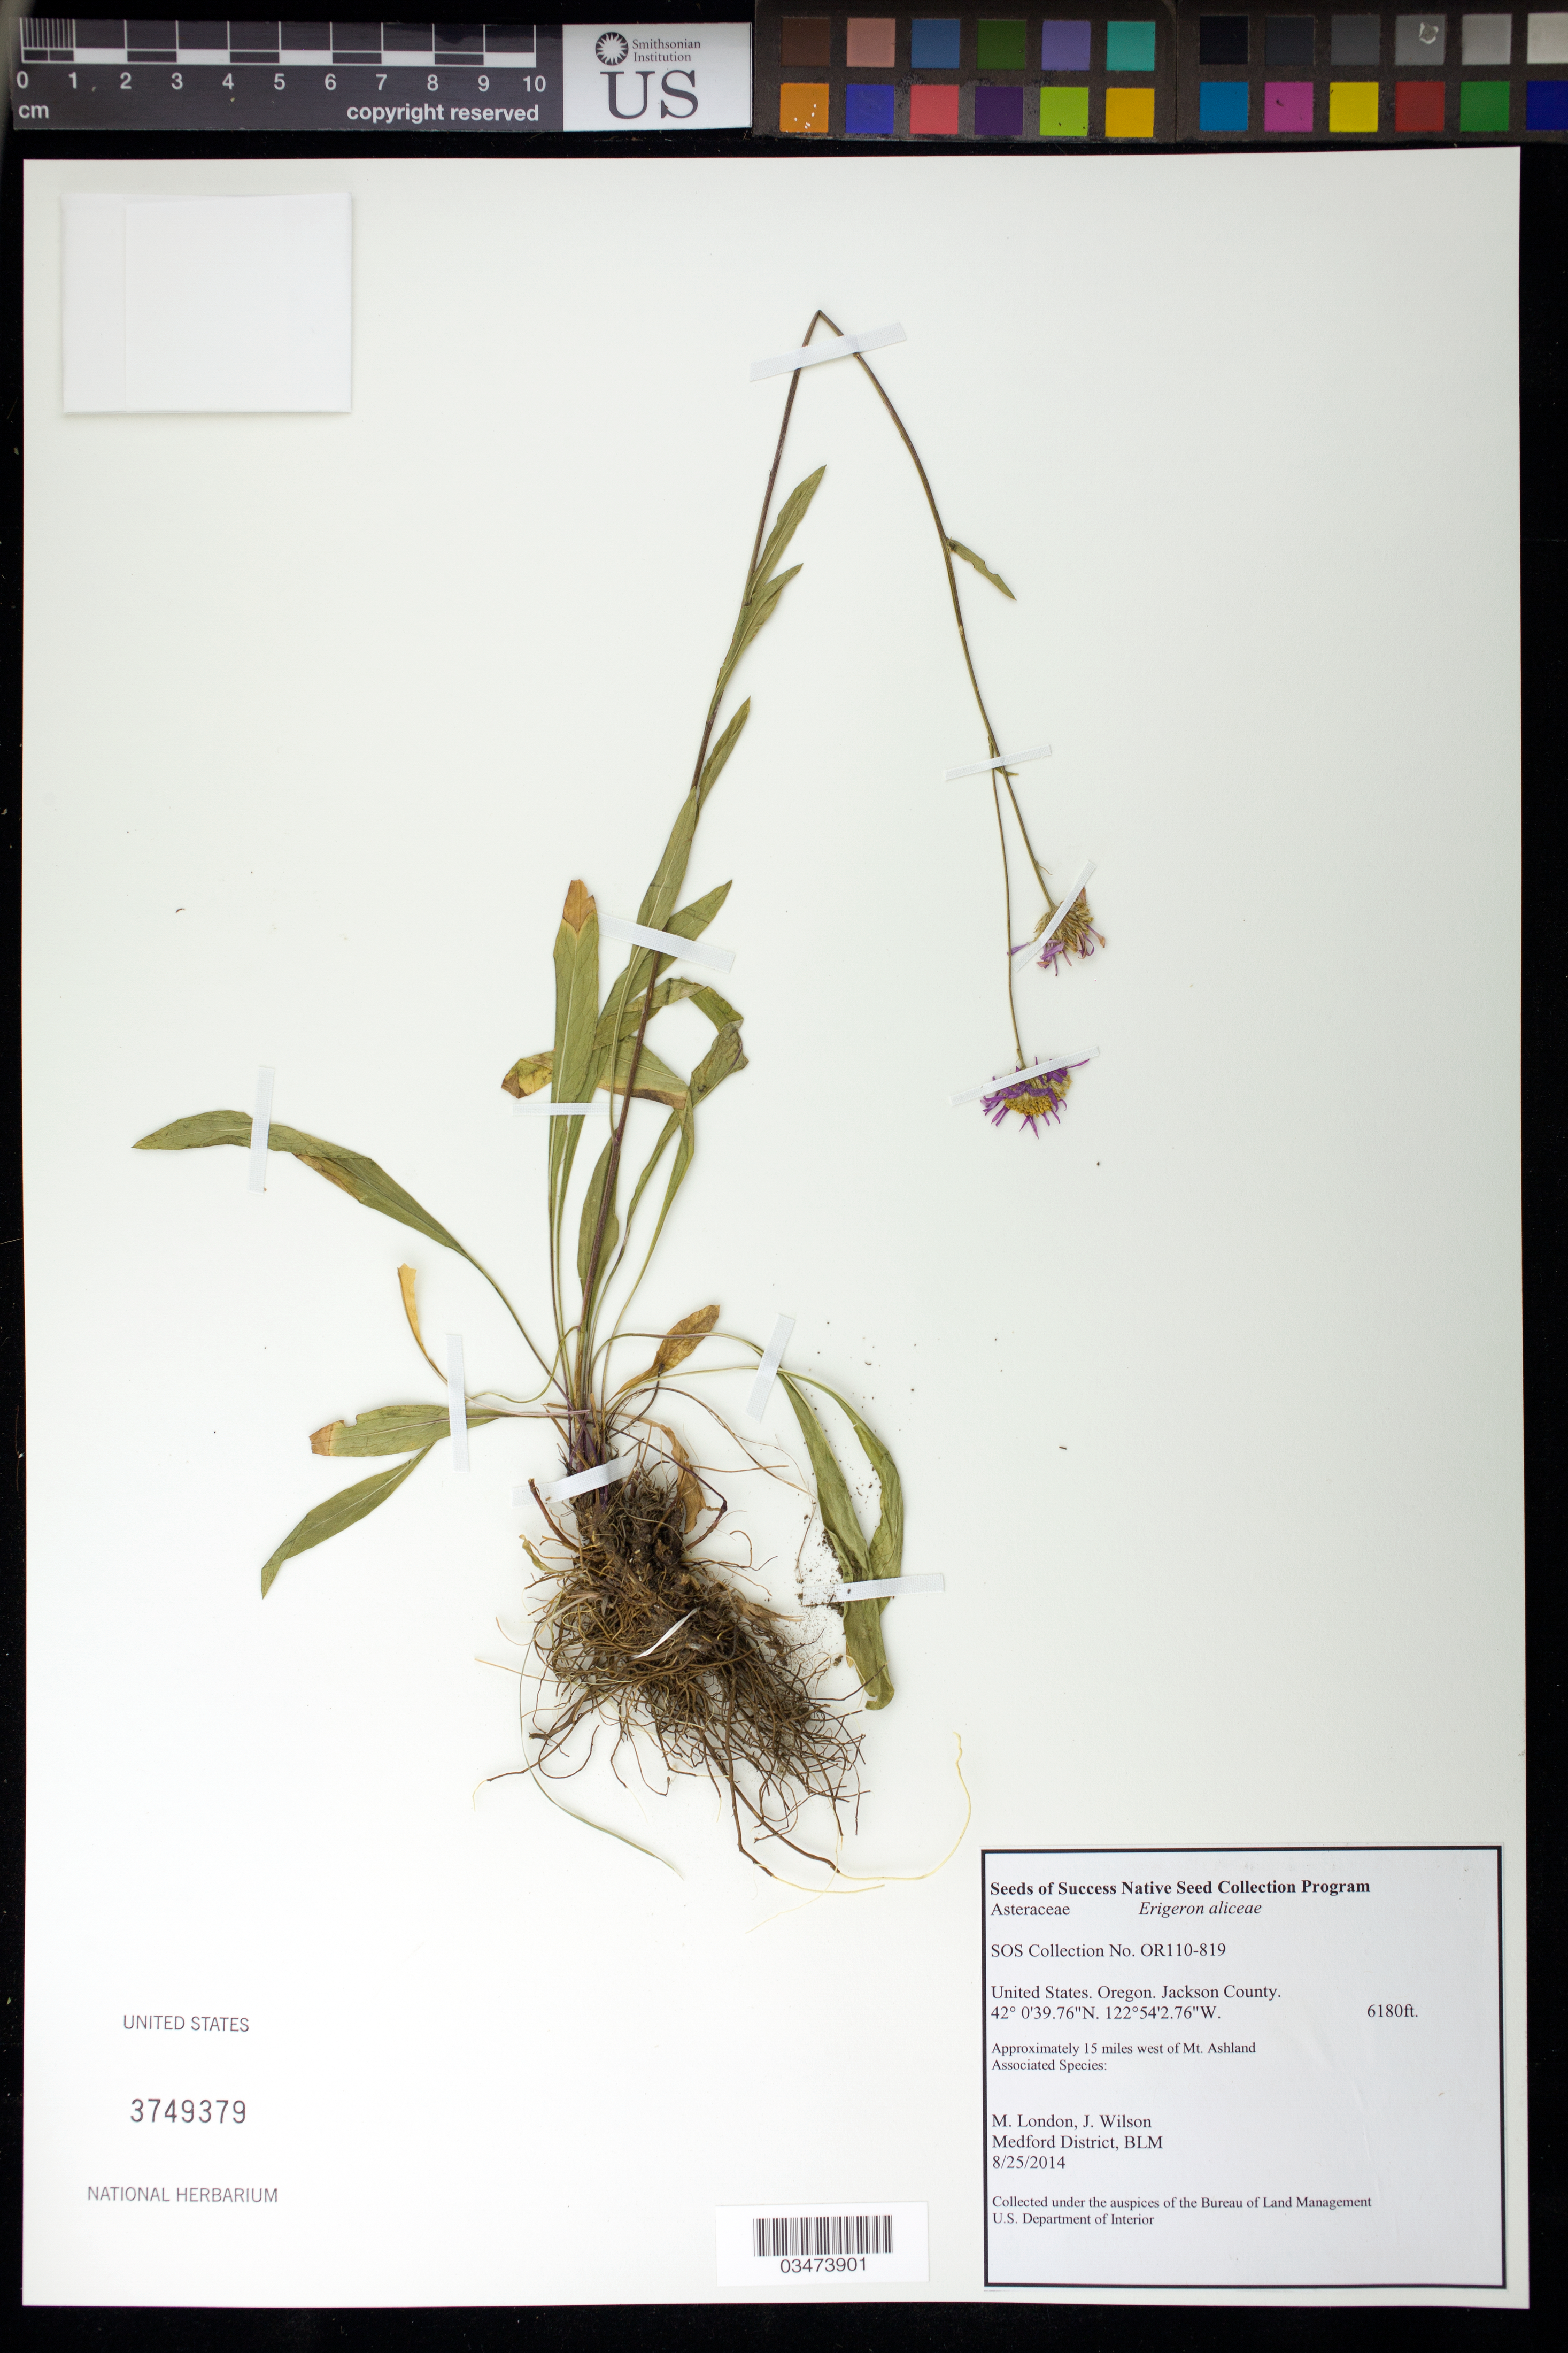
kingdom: Plantae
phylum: Tracheophyta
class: Magnoliopsida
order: Asterales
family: Asteraceae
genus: Erigeron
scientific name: Erigeron aliceae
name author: Howell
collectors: M. London & J. Wilson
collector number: OR110-819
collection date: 2014-08-25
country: United States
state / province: Oregon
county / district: Jackson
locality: Approx. 15 miles W of Mt. Ashland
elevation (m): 1884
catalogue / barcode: US 3749379